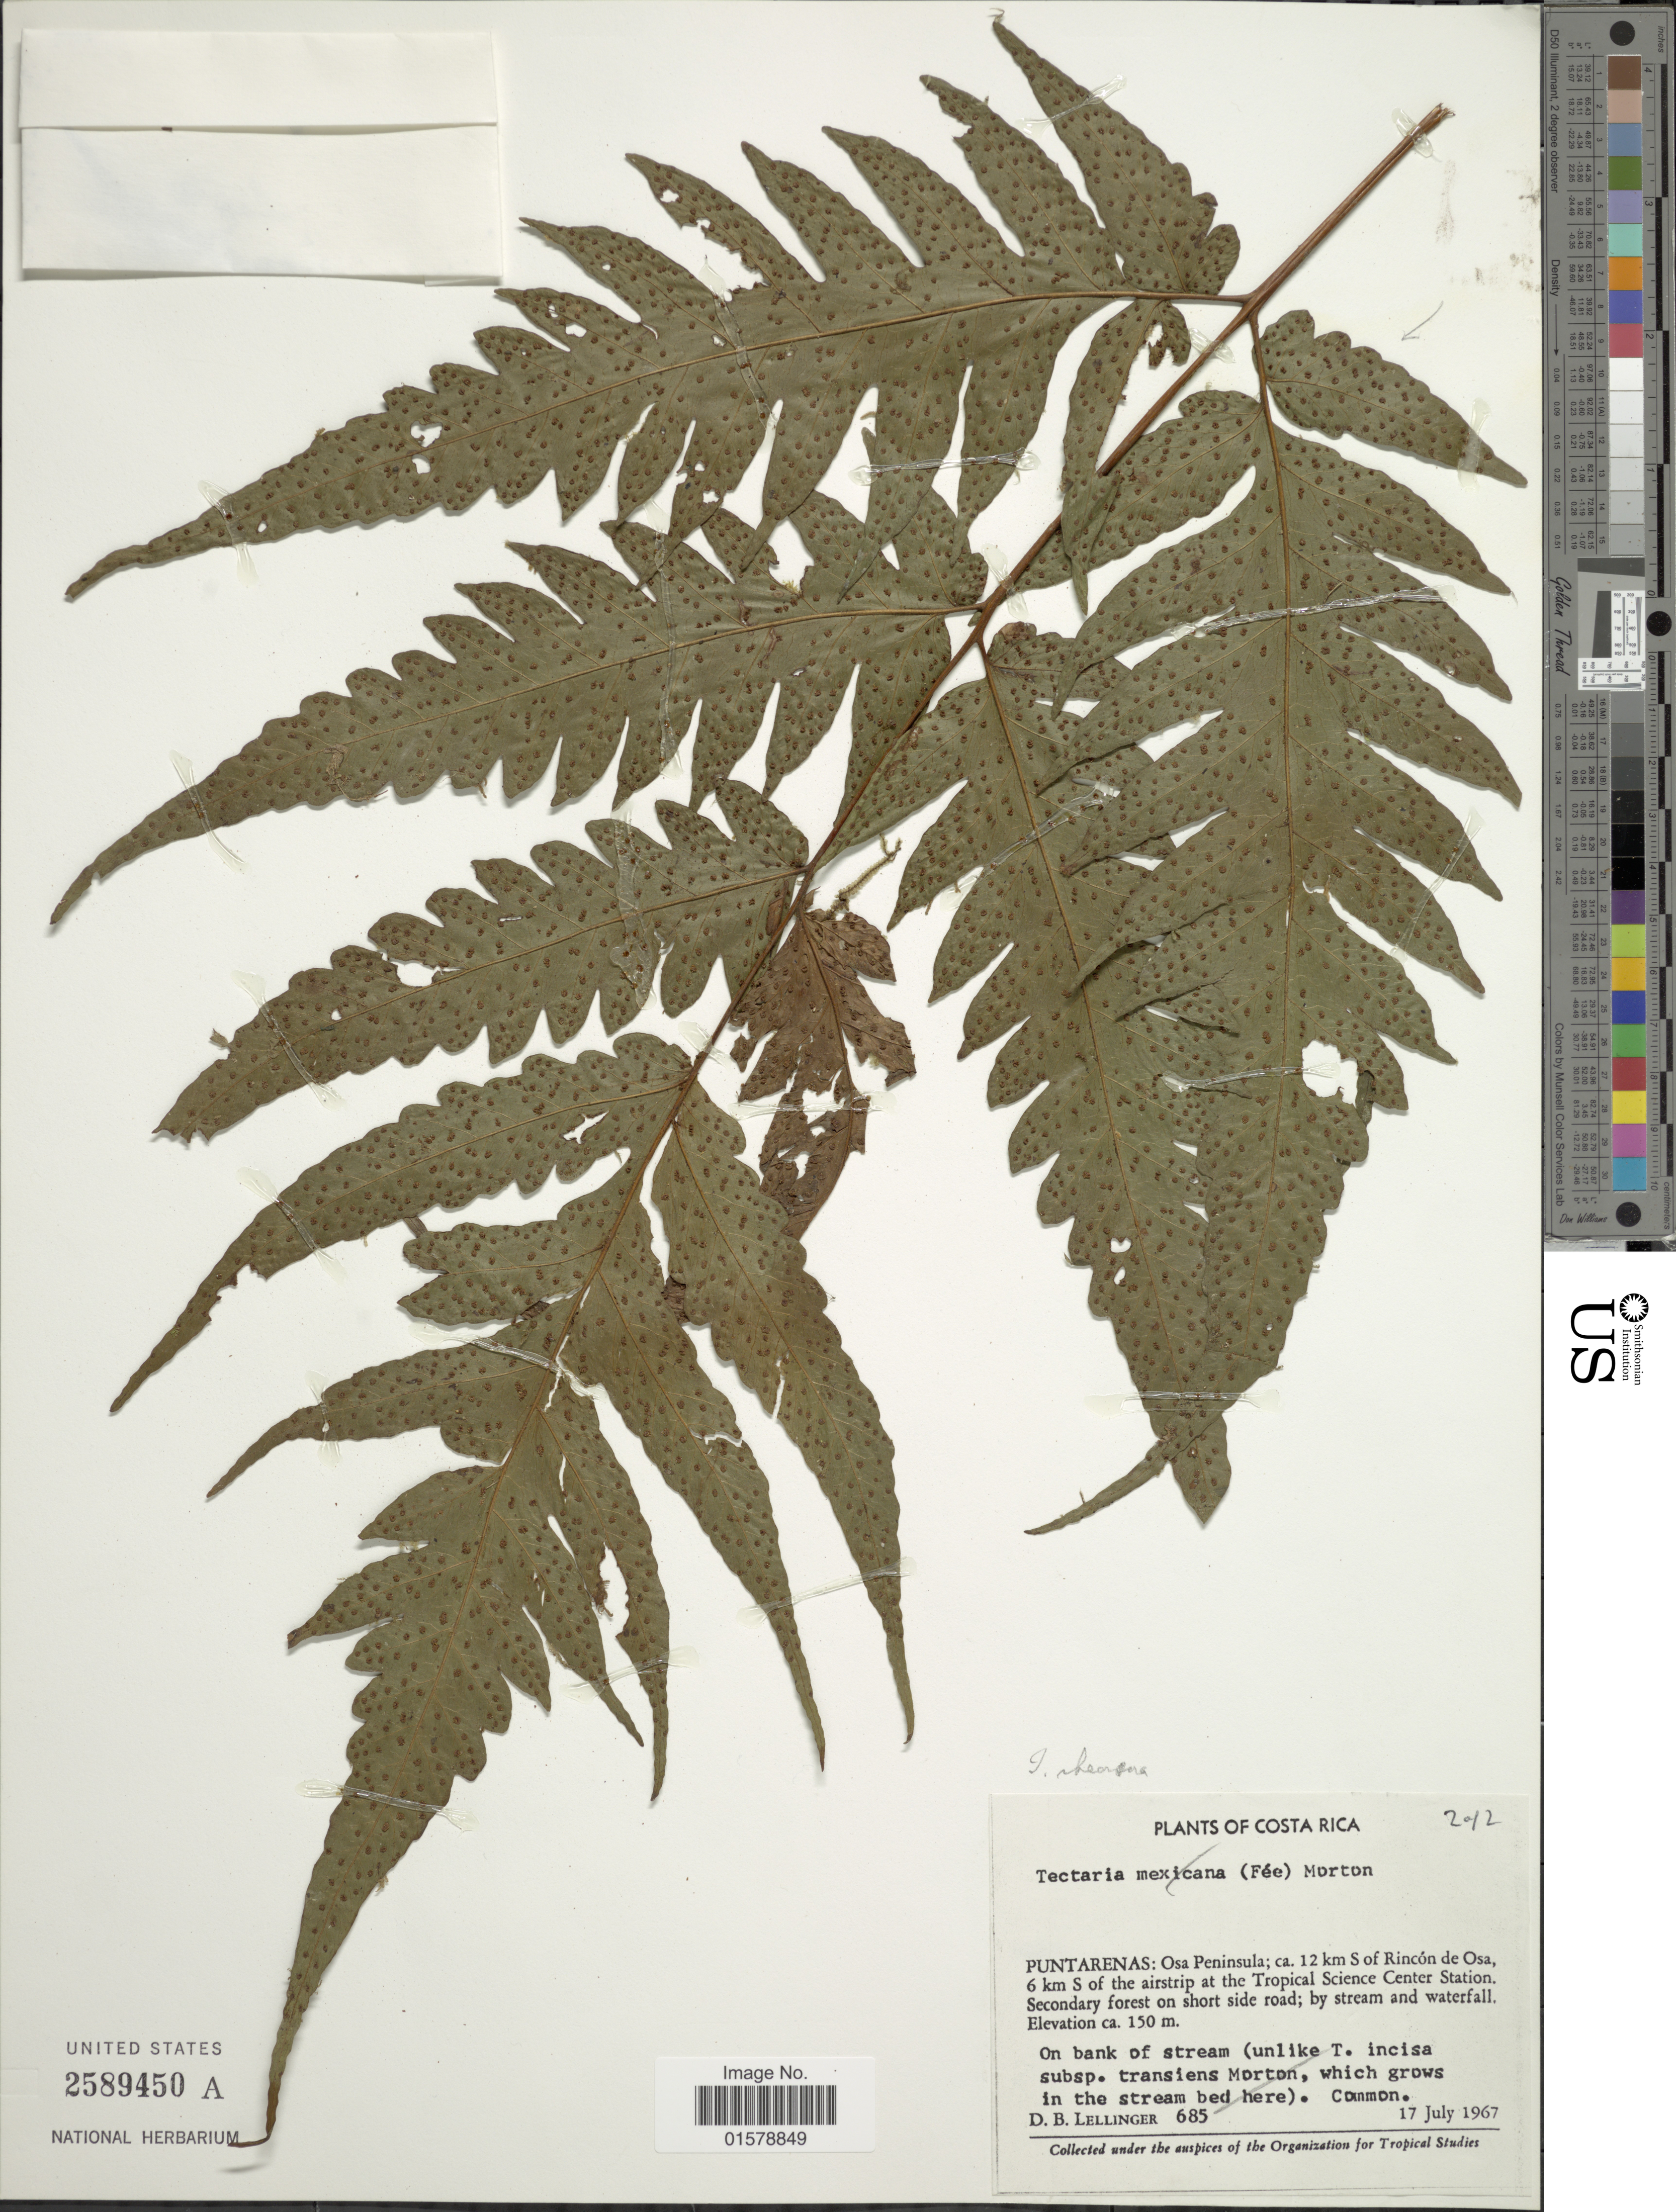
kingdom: Plantae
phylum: Tracheophyta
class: Polypodiopsida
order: Polypodiales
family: Tectariaceae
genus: Tectaria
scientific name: Tectaria rivalis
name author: (Mett. ex Kuhn) C. Chr.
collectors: D. B. Lellinger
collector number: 685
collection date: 1967-07-17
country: Costa Rica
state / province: Puntarenas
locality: Osa Peninsula, ca. 12 km S of Rincon de Osa, 6 km S of the airstrip at the Tropical Science Center Station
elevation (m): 150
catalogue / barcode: US 2589450A